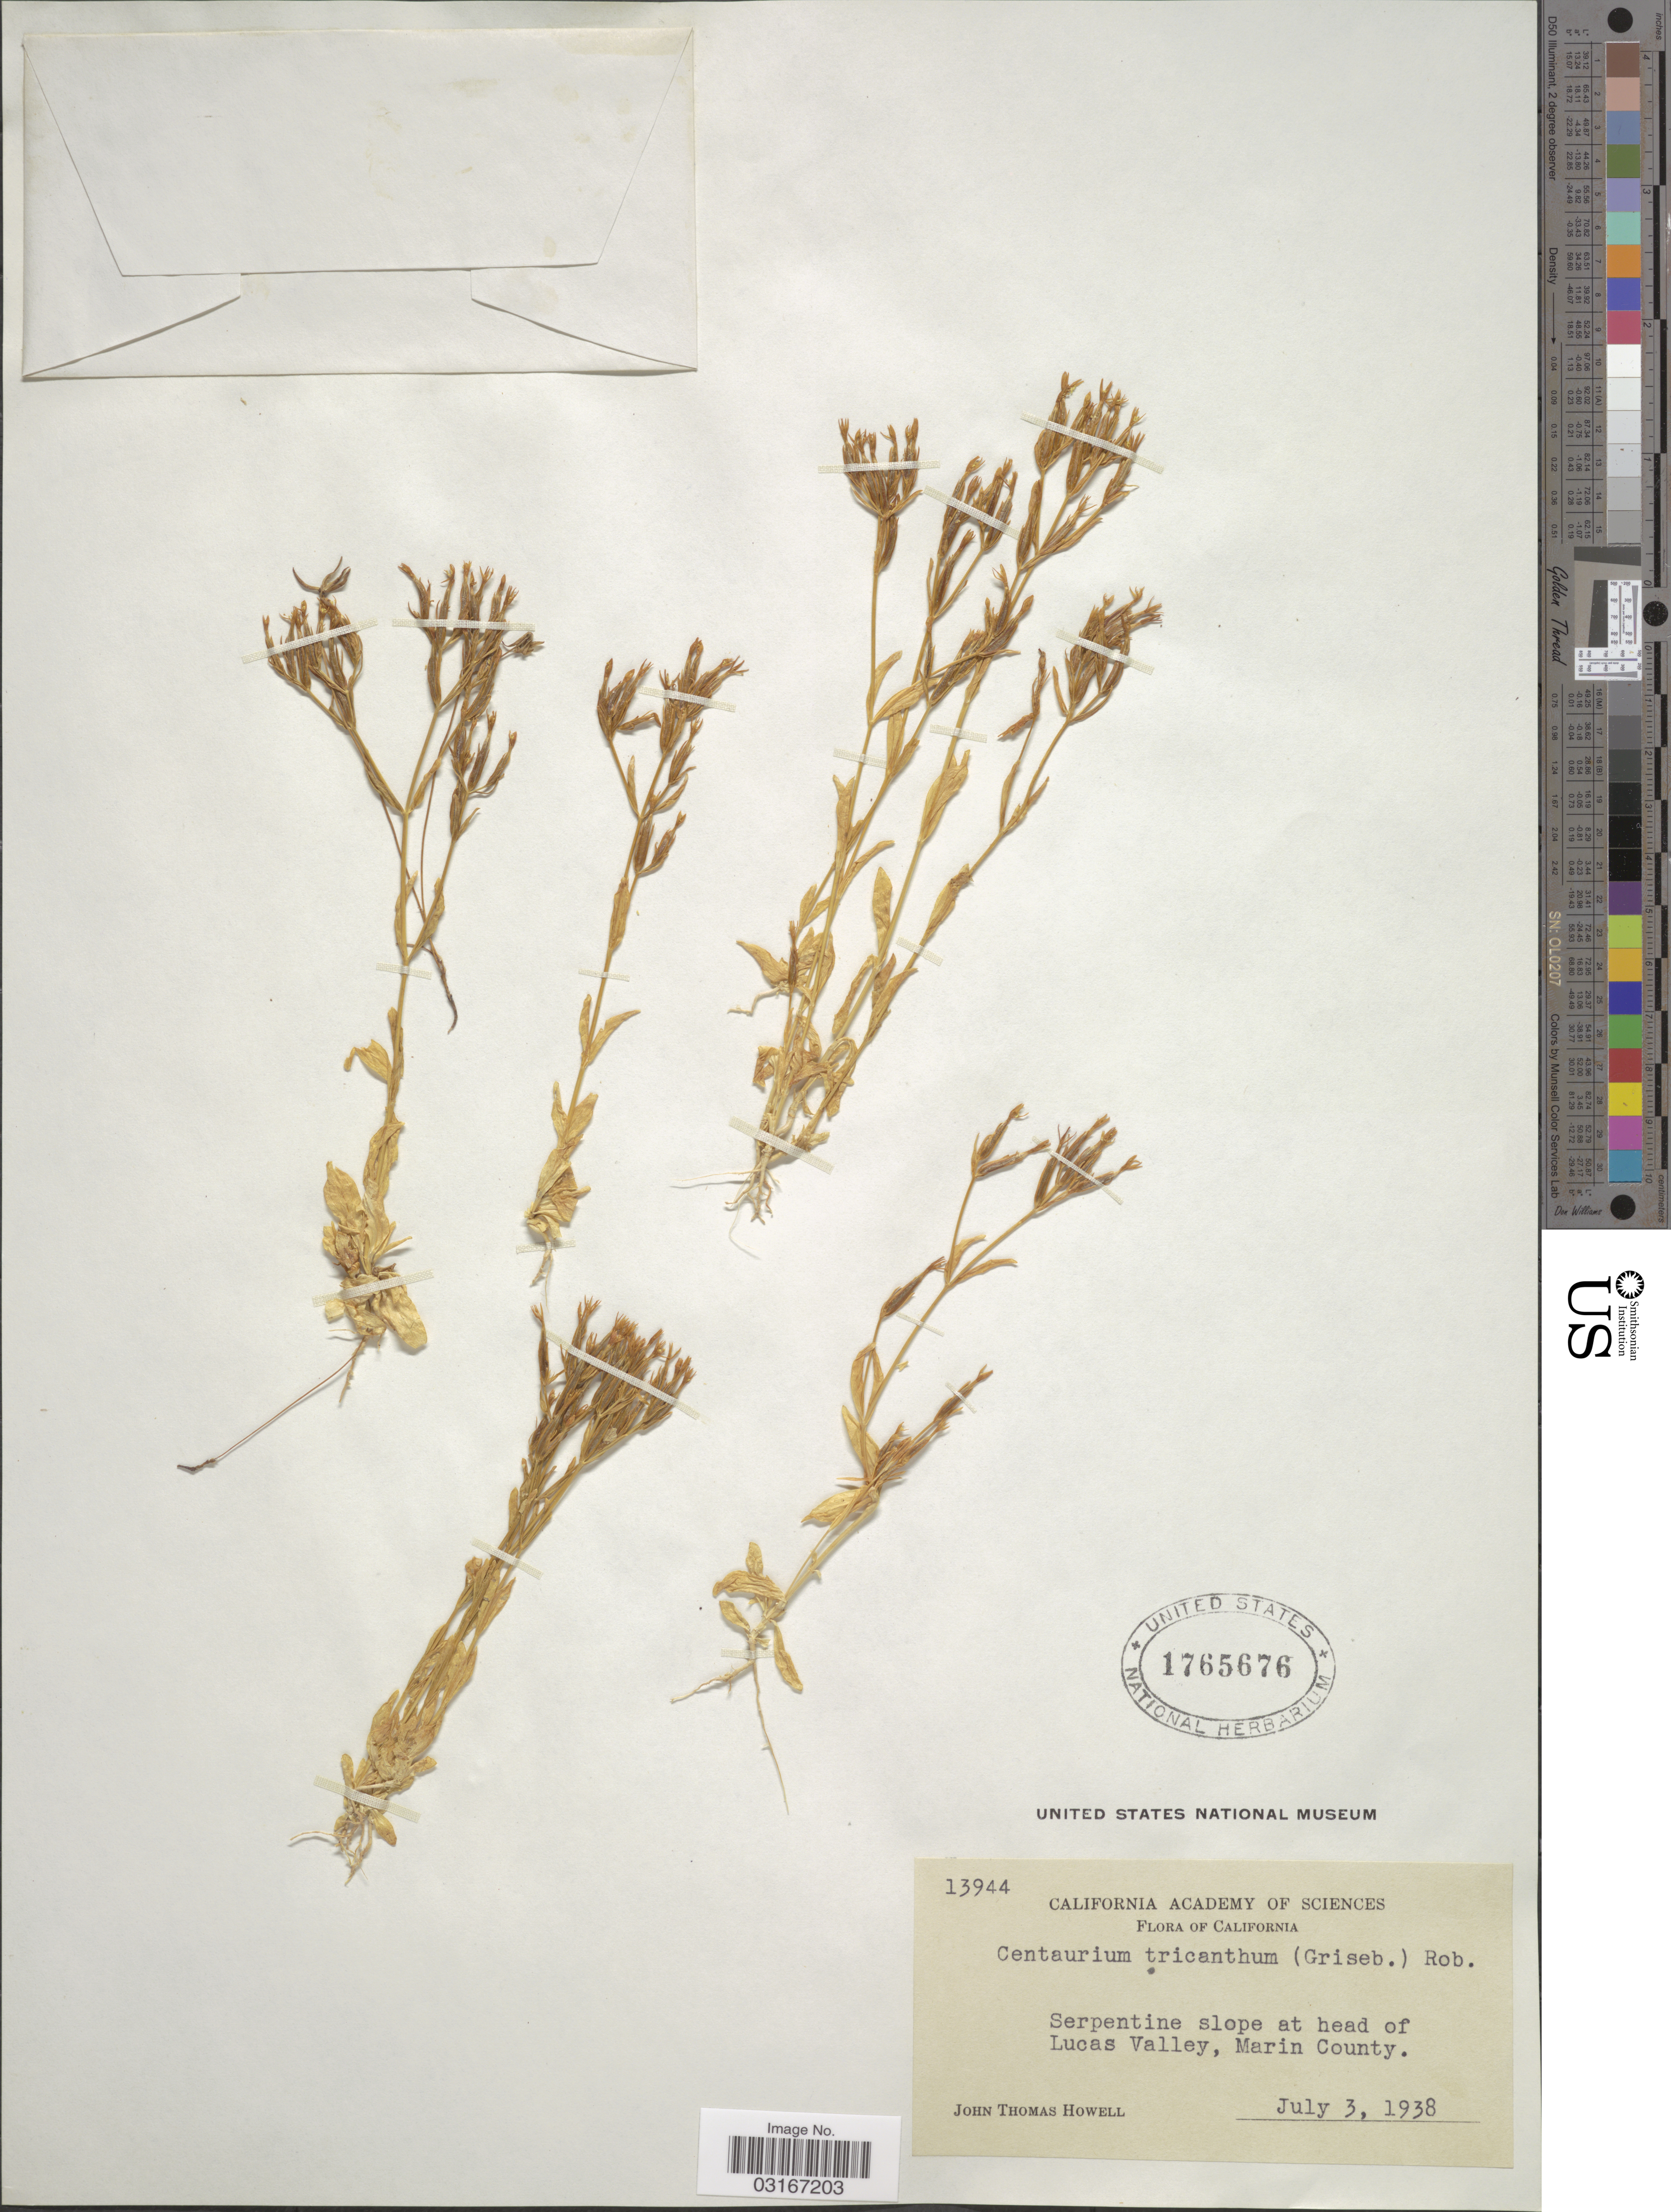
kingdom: Plantae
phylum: Tracheophyta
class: Magnoliopsida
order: Gentianales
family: Gentianaceae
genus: Centaurium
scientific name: Centaurium trichanthum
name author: (Griseb.) B.L. Rob.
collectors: J. T. Howell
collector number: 13944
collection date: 1938-07-03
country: United States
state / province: California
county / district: Marin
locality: Serpentine slope at head of Lucas Valley, Marin County.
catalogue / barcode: US 1765676